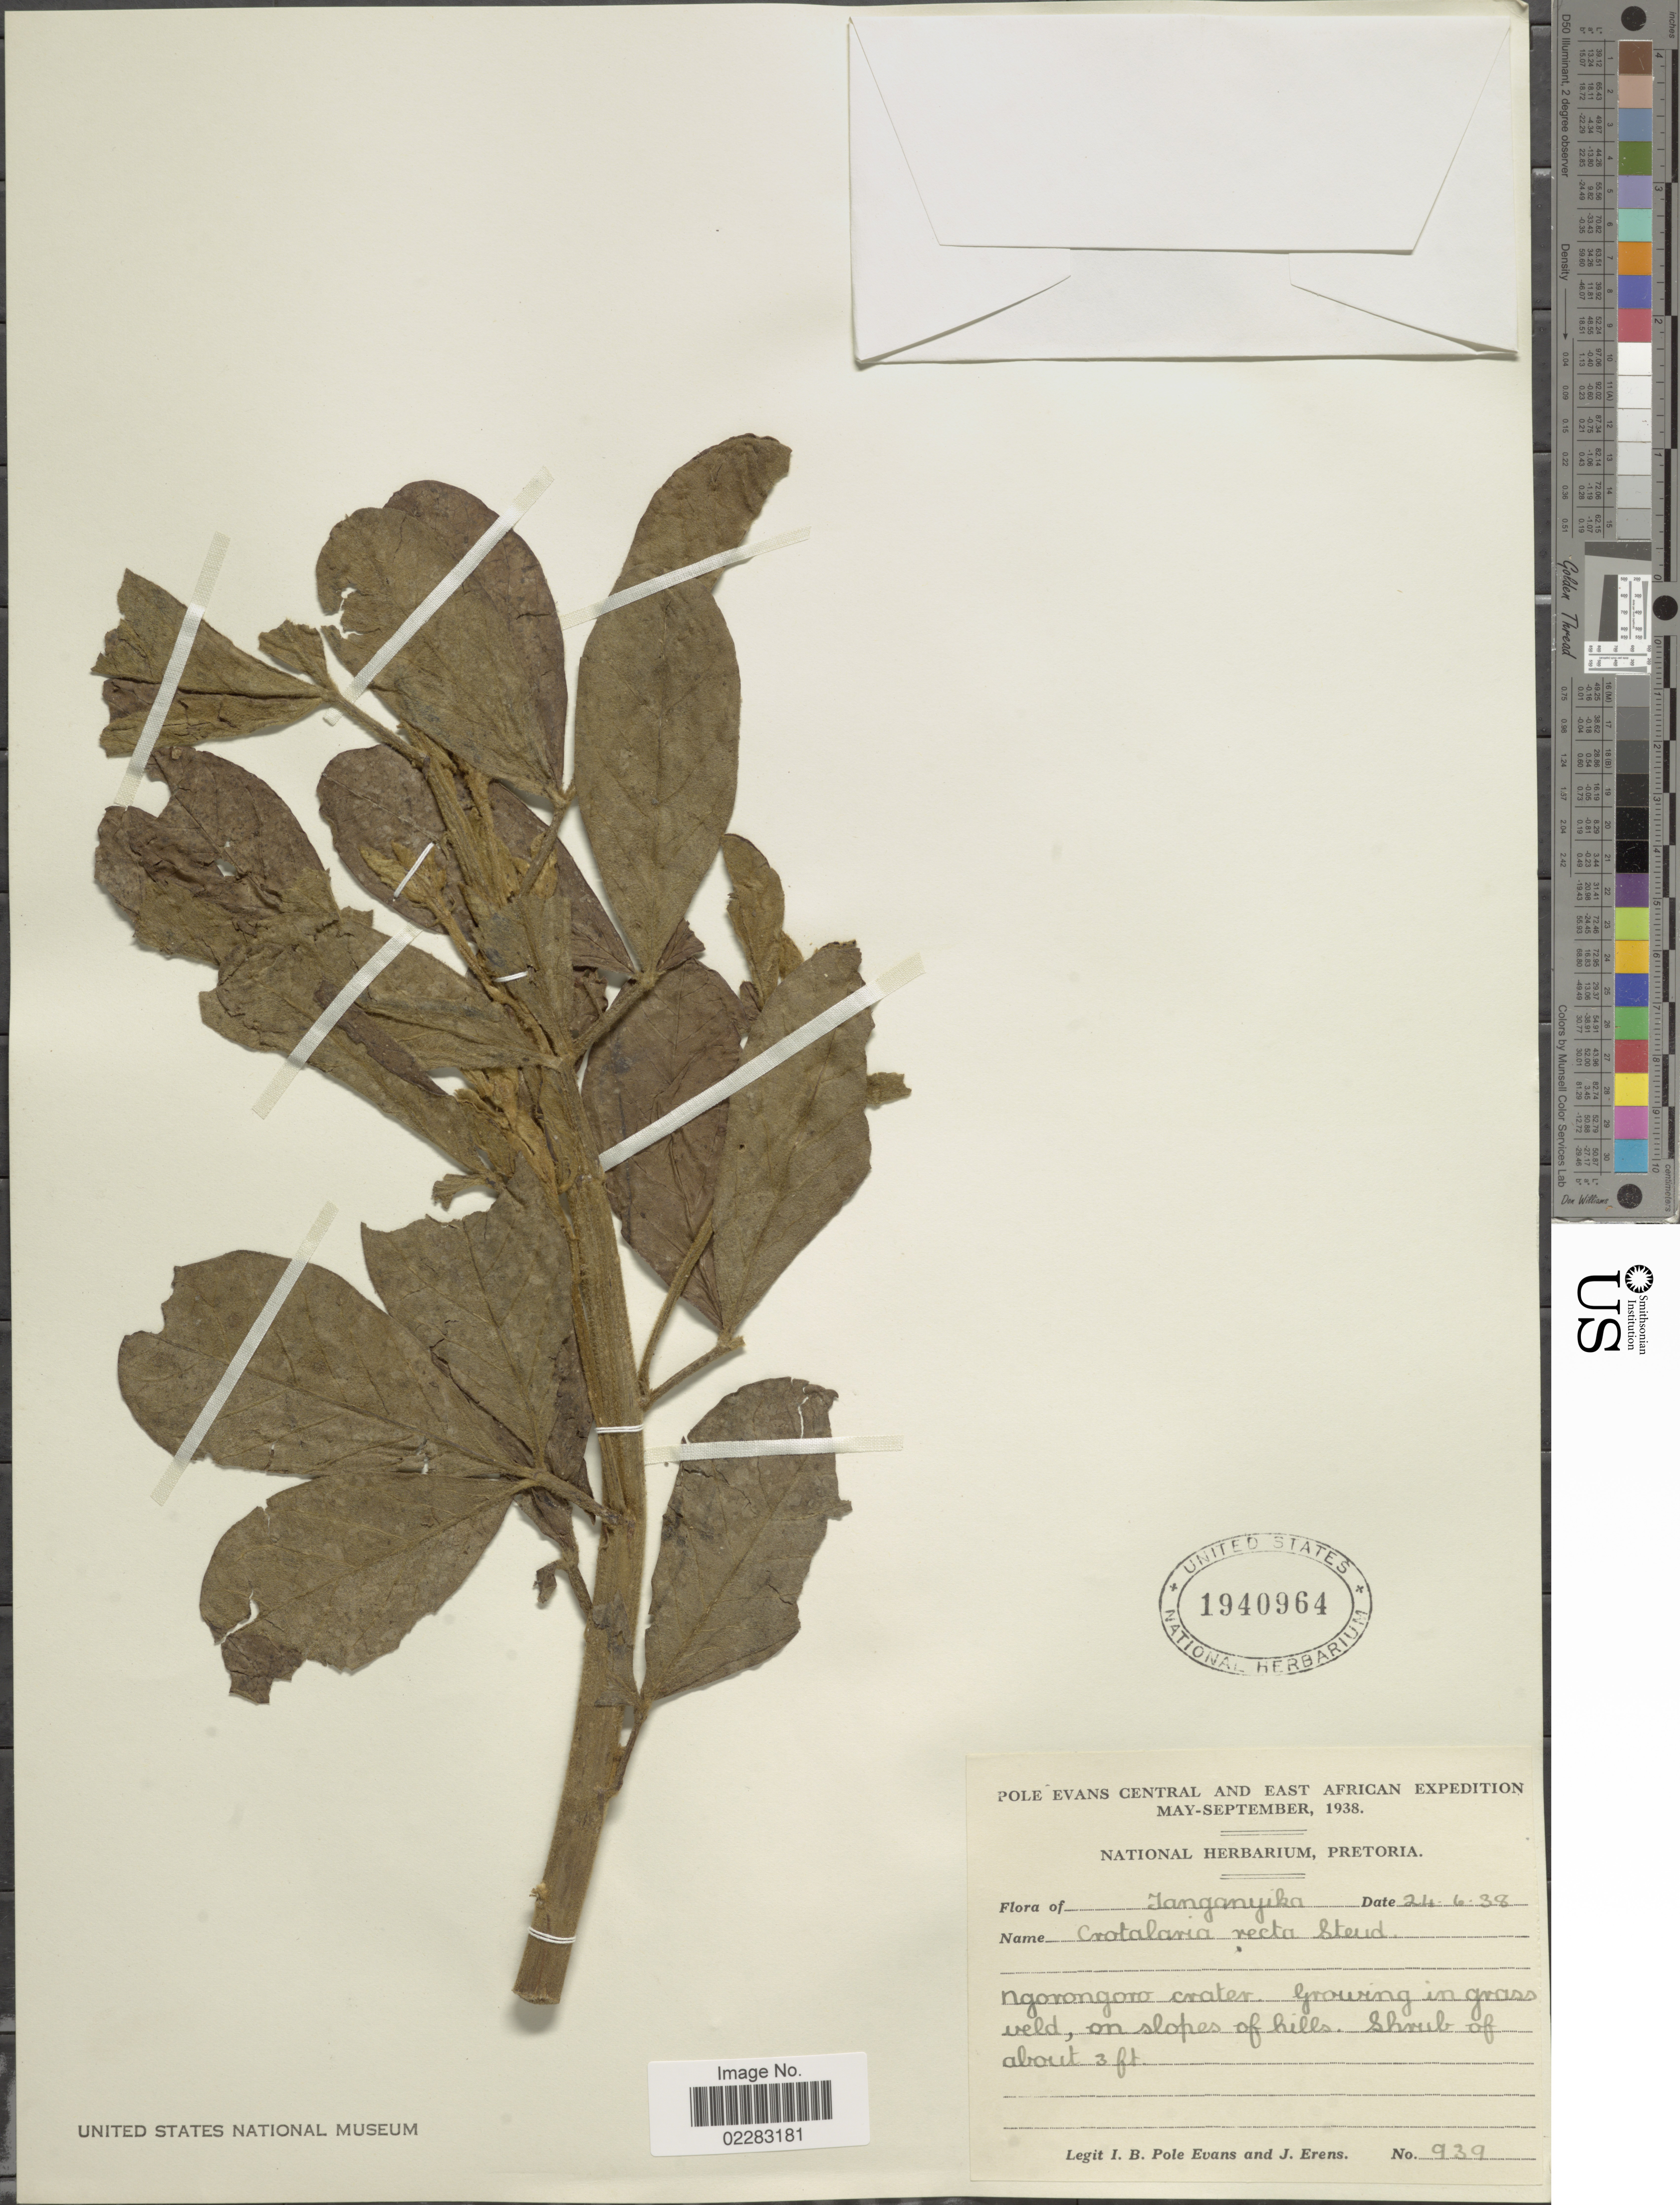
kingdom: Plantae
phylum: Tracheophyta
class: Magnoliopsida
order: Fabales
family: Fabaceae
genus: Crotalaria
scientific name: Crotalaria recta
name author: Steud. ex A. Rich.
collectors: I. B. Pole-Evans & J. Erens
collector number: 939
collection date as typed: Transcribed d/m/y: 24/6/38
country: Tanzania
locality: Tanganyika, Ngorongow crater, in grass veld, on slopes of hills.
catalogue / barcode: US 1940964